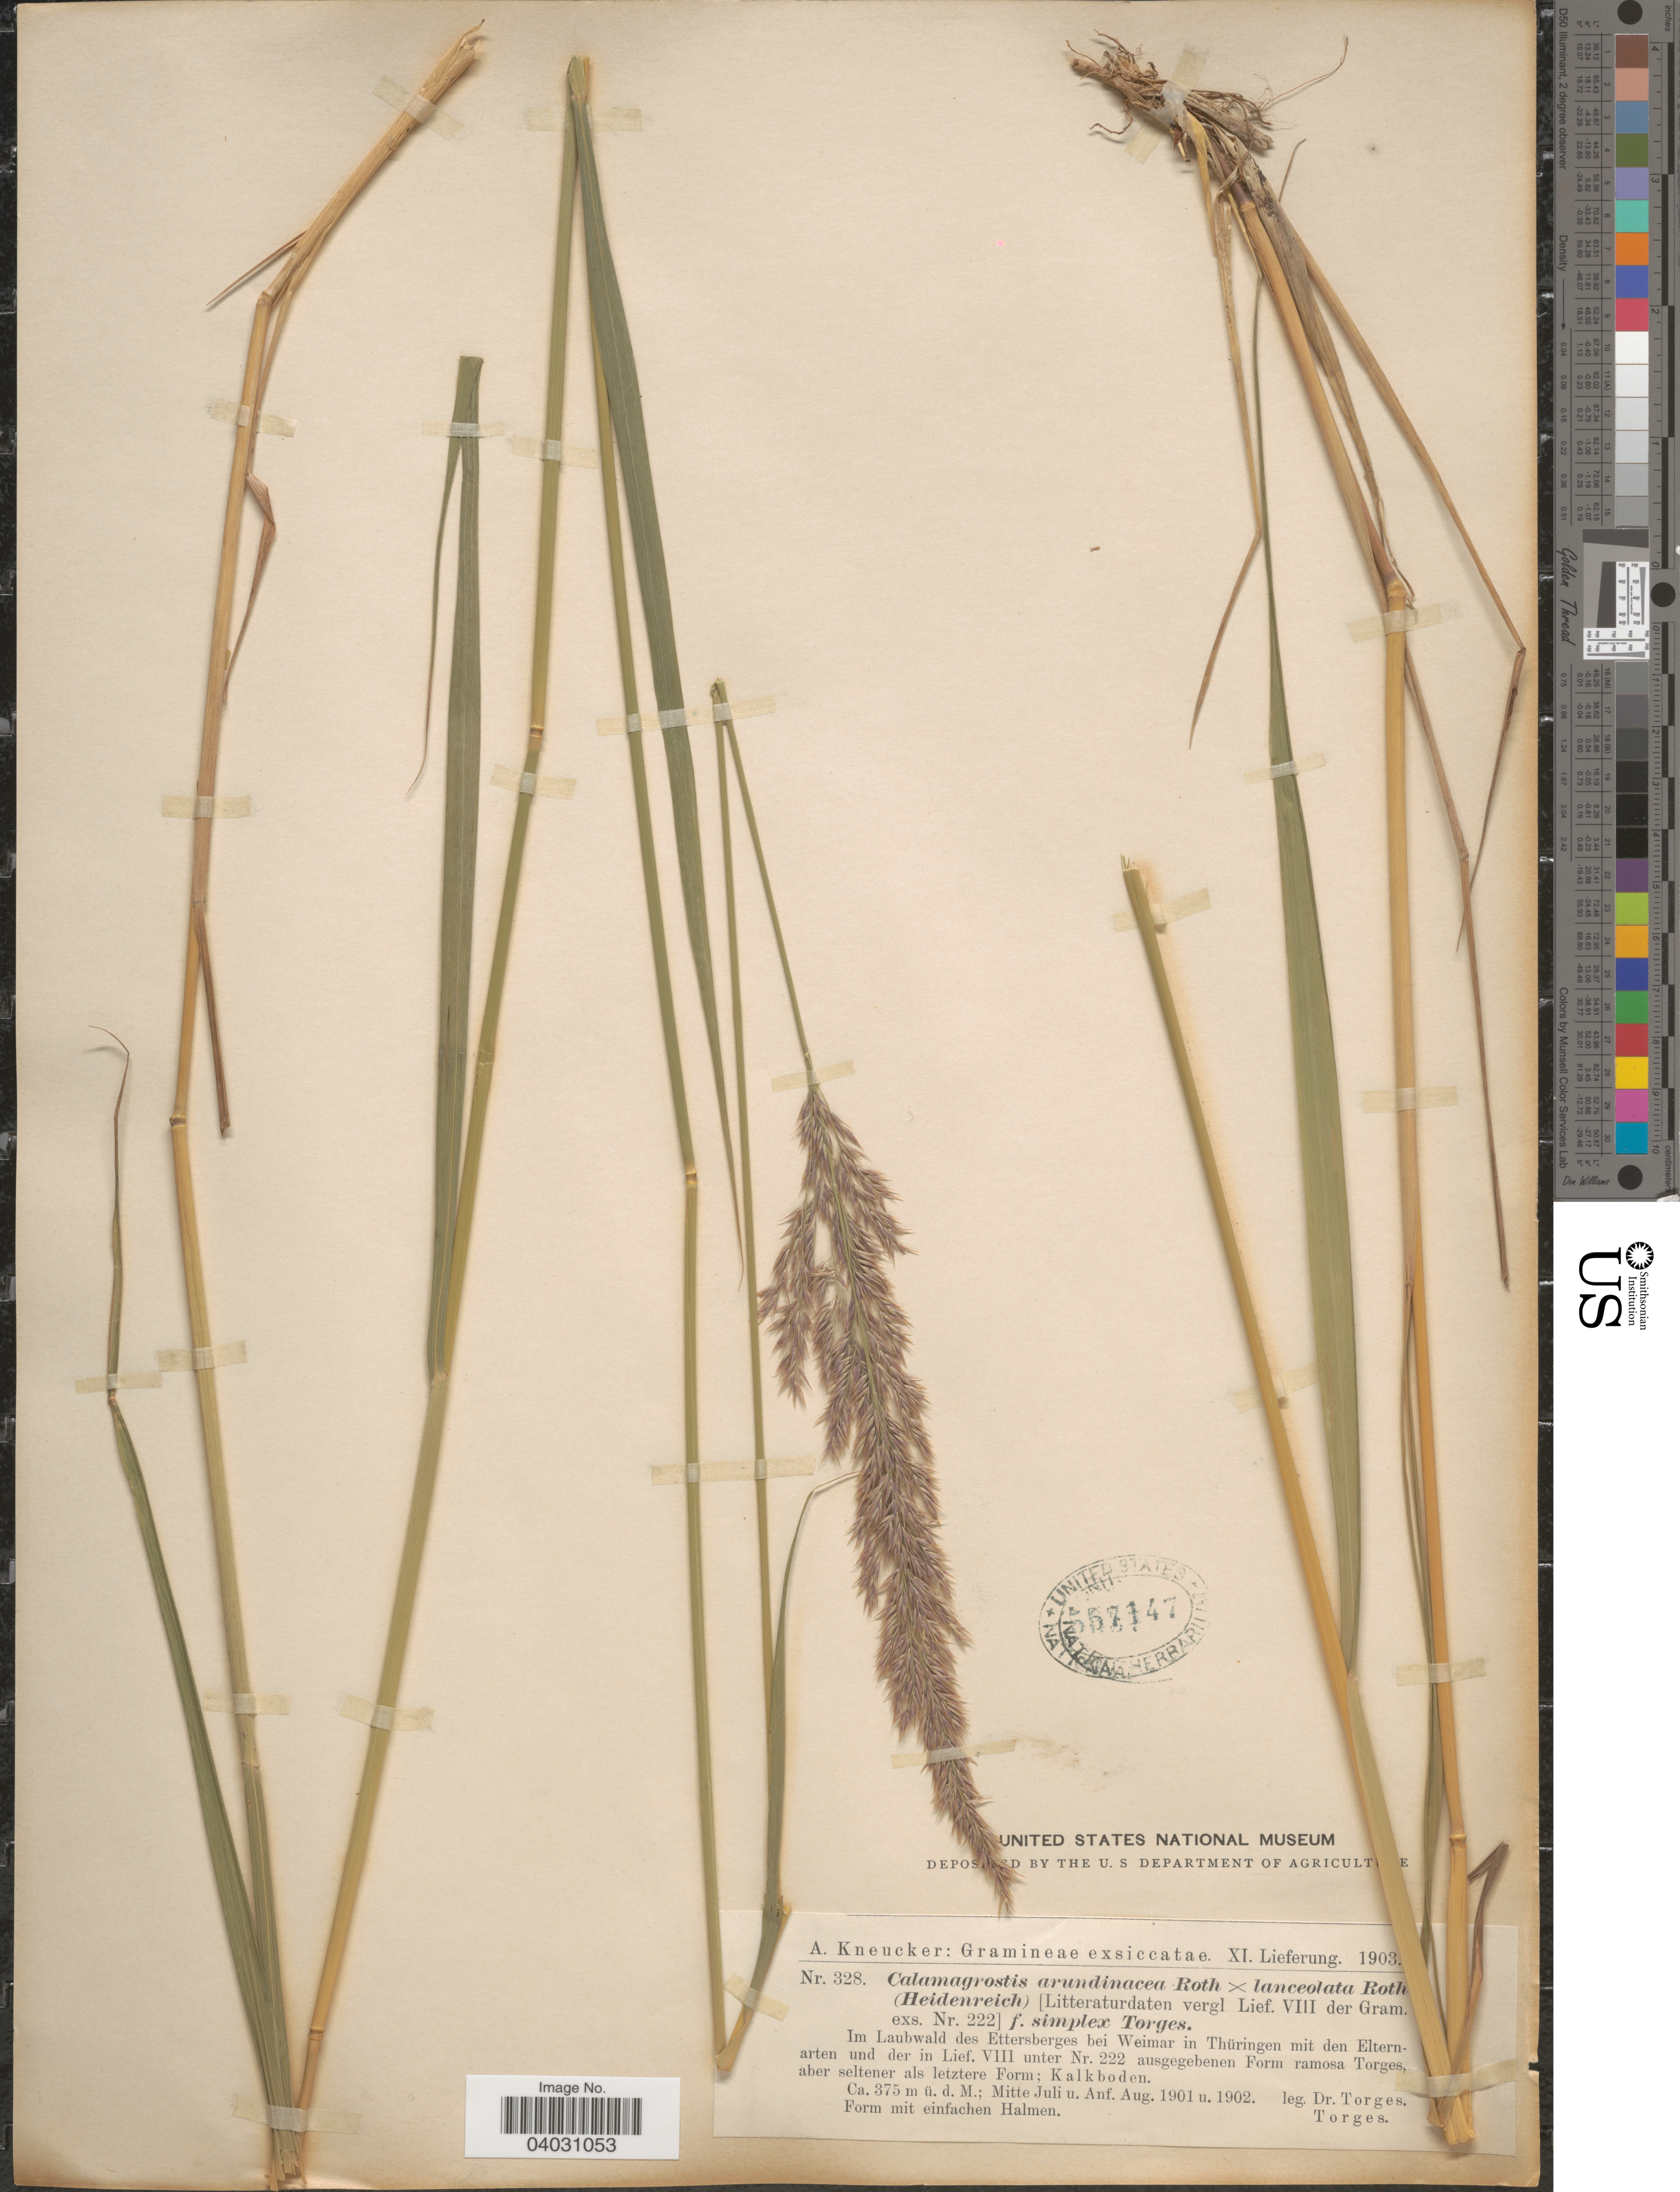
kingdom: Plantae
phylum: Tracheophyta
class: Liliopsida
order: Poales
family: Poaceae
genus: Calamagrostis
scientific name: Calamagrostis arundinacea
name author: (L.) Roth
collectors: Torges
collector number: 328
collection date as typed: Mitte Juli u. Anf. Aug. 1901 u. 1902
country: Germany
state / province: Thuringia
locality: Im Laubwald des Ettersberges bei Weimar in Thüringen mit den Elternarten un der in Lief.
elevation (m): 375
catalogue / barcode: US 557147